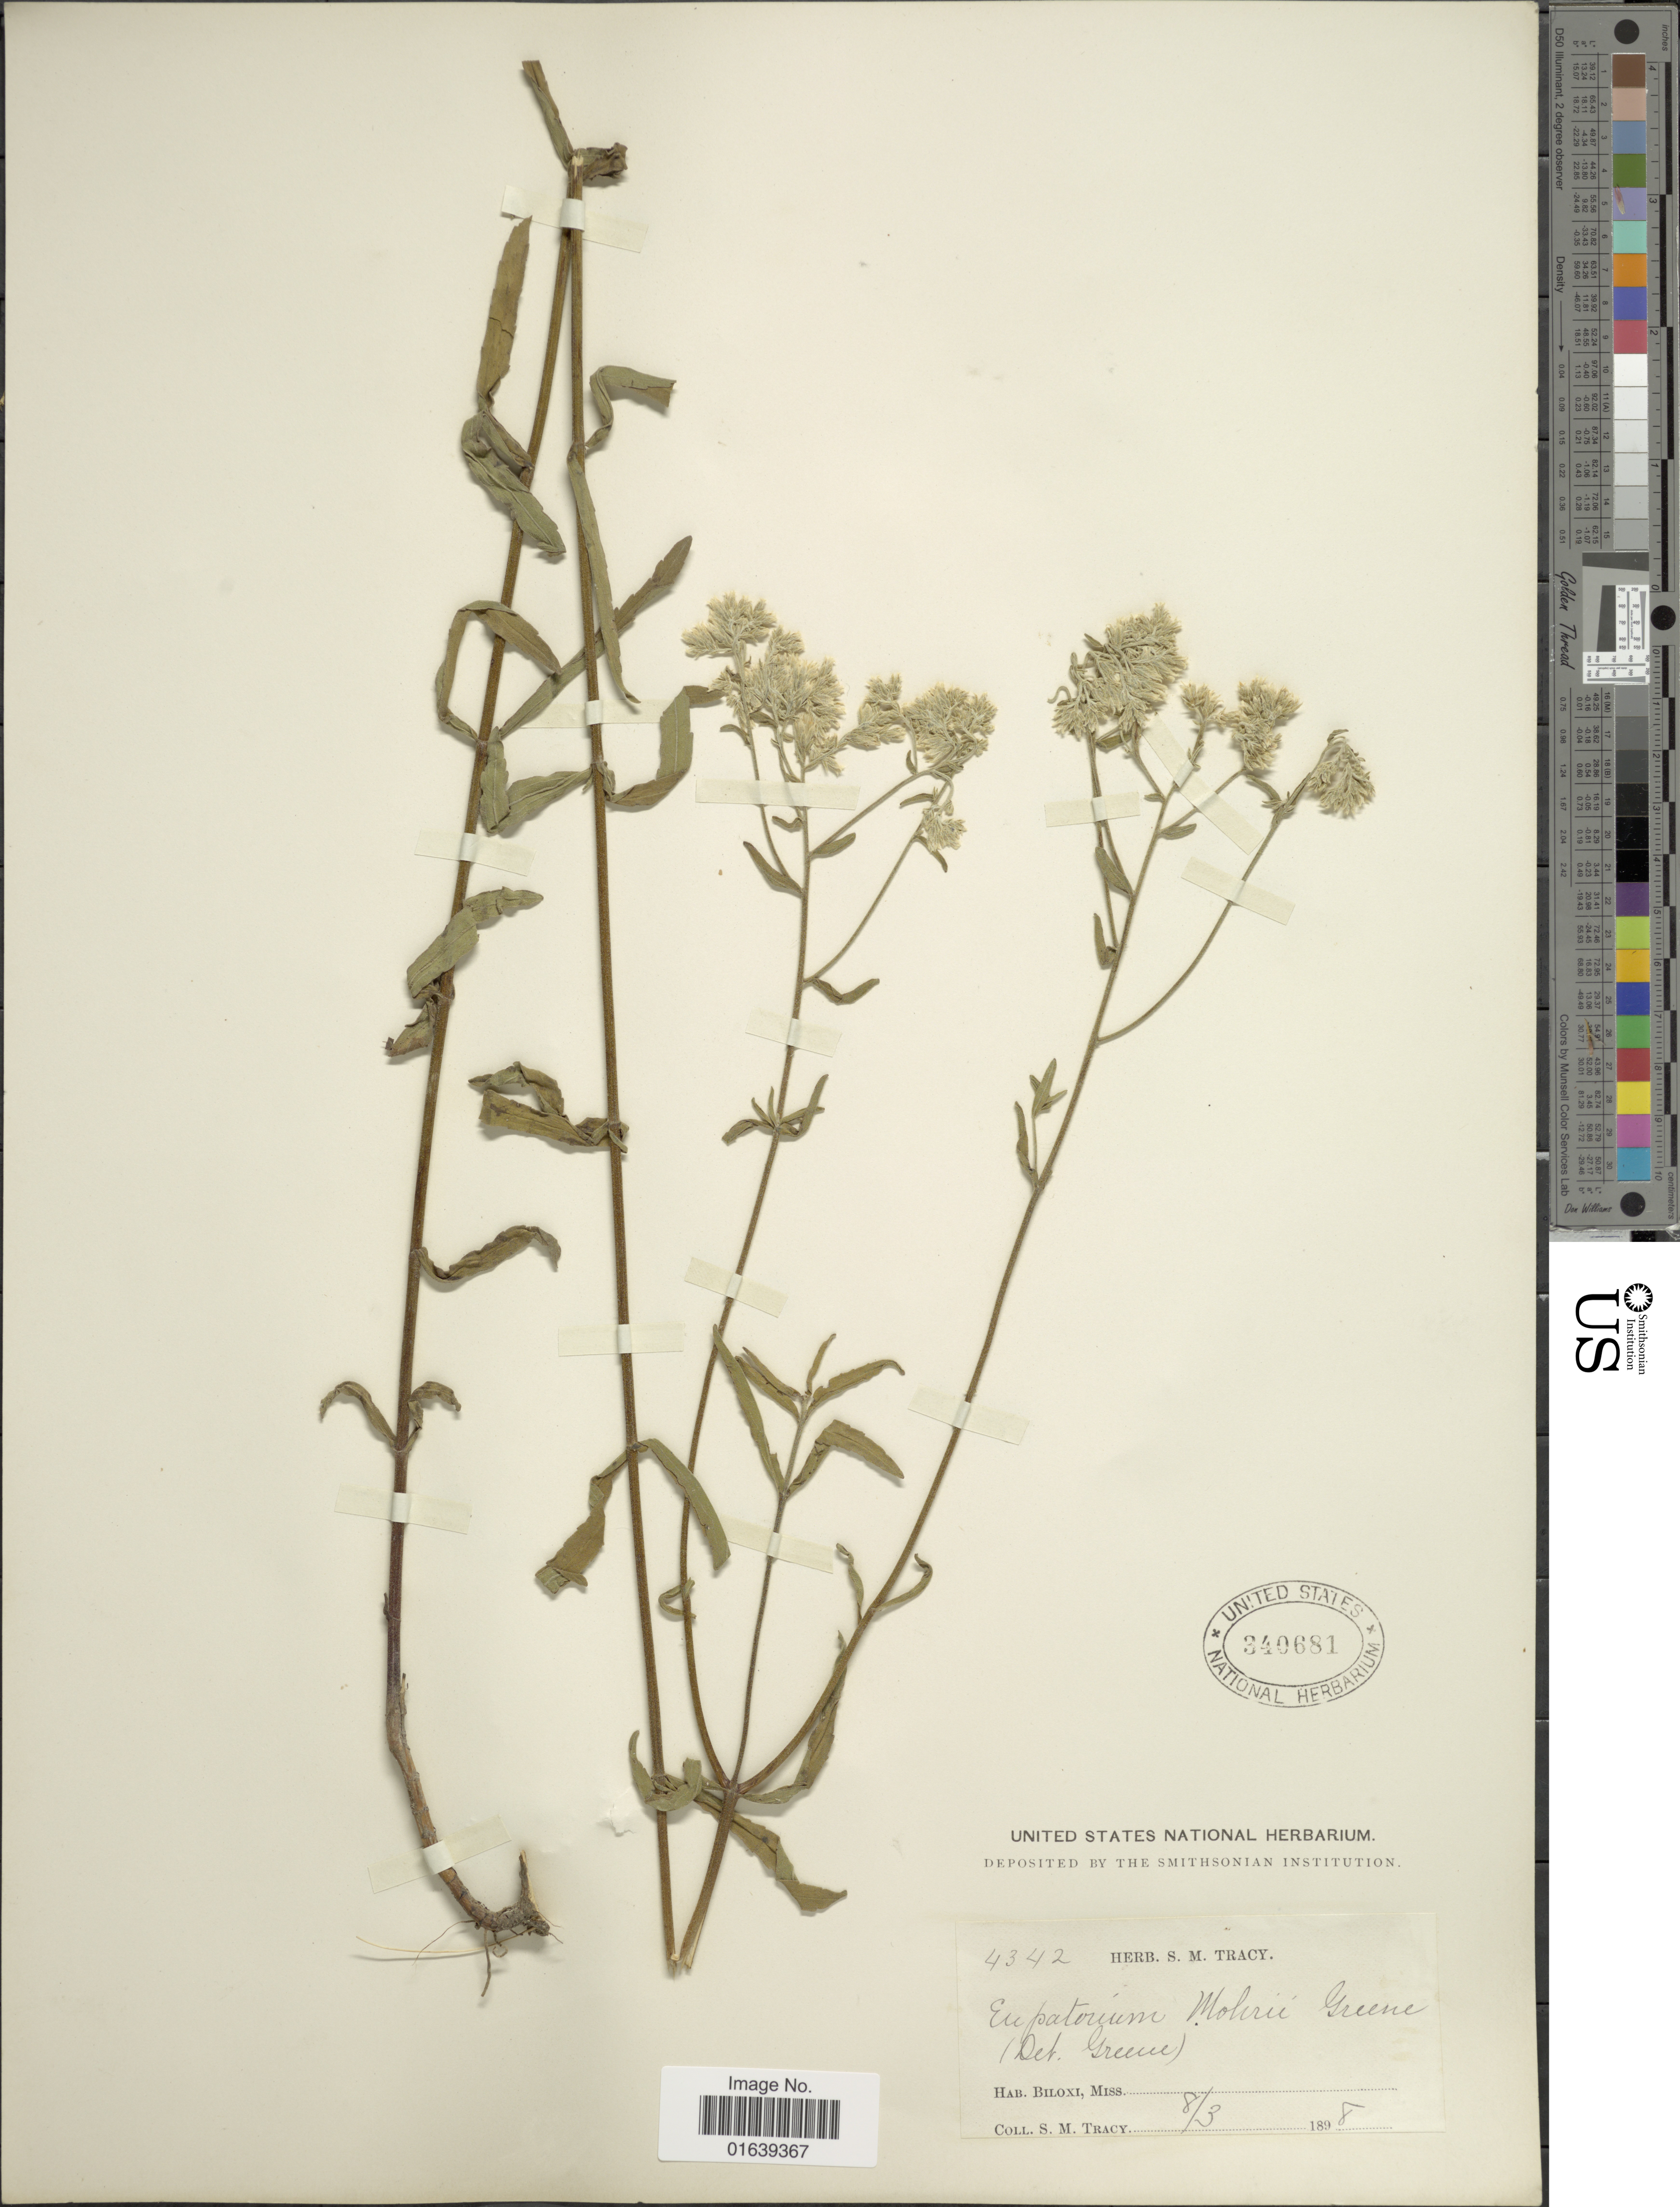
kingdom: Plantae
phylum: Tracheophyta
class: Magnoliopsida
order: Asterales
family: Asteraceae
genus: Eupatorium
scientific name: Eupatorium leucolepis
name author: (DC.) Torr. & A. Gray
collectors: S. M. Tracy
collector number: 4342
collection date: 1898-08-03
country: United States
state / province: Mississippi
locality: Hab. Biloxi, Miss.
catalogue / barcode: US 340681